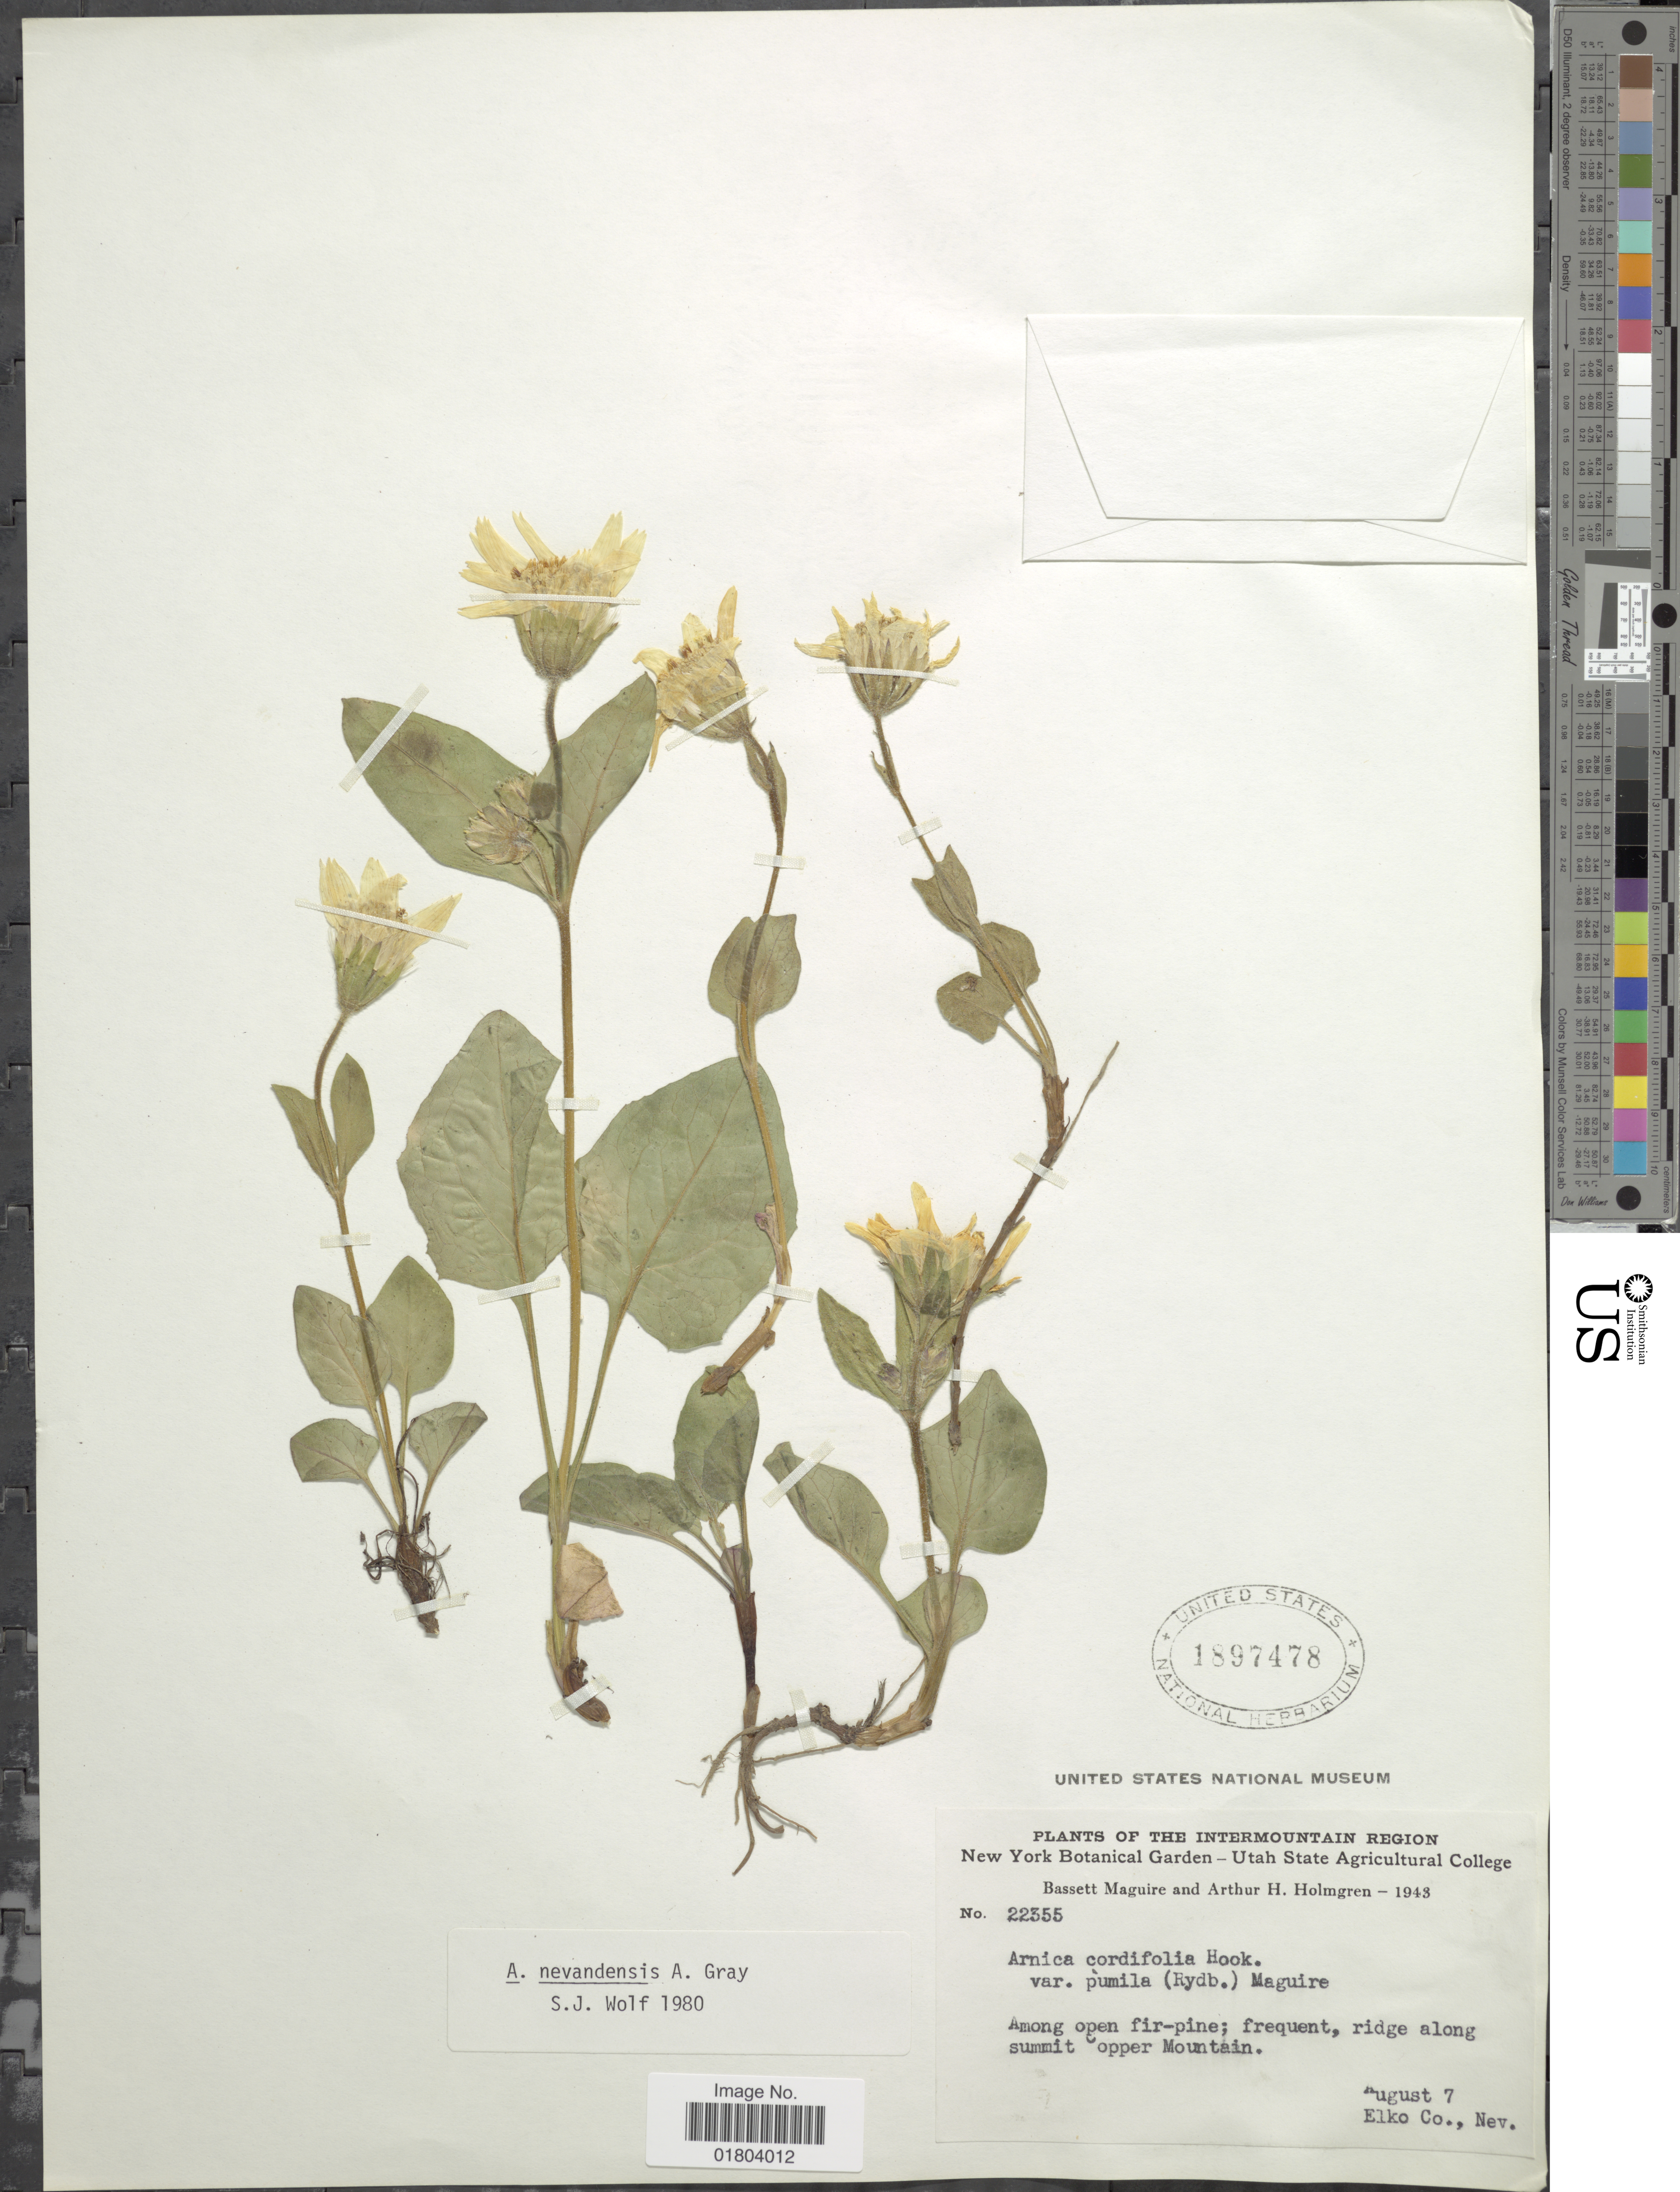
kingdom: Plantae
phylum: Tracheophyta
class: Magnoliopsida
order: Asterales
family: Asteraceae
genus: Arnica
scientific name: Arnica nevadensis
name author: A. Gray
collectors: B. Maguire & A. H. Holmgren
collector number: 22355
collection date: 1943-08-07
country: United States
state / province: Nevada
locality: The Intermountain Region, Among open fir-pine; frequent, ridge along summit Copper Mountain, Elko Co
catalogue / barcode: US 1897478